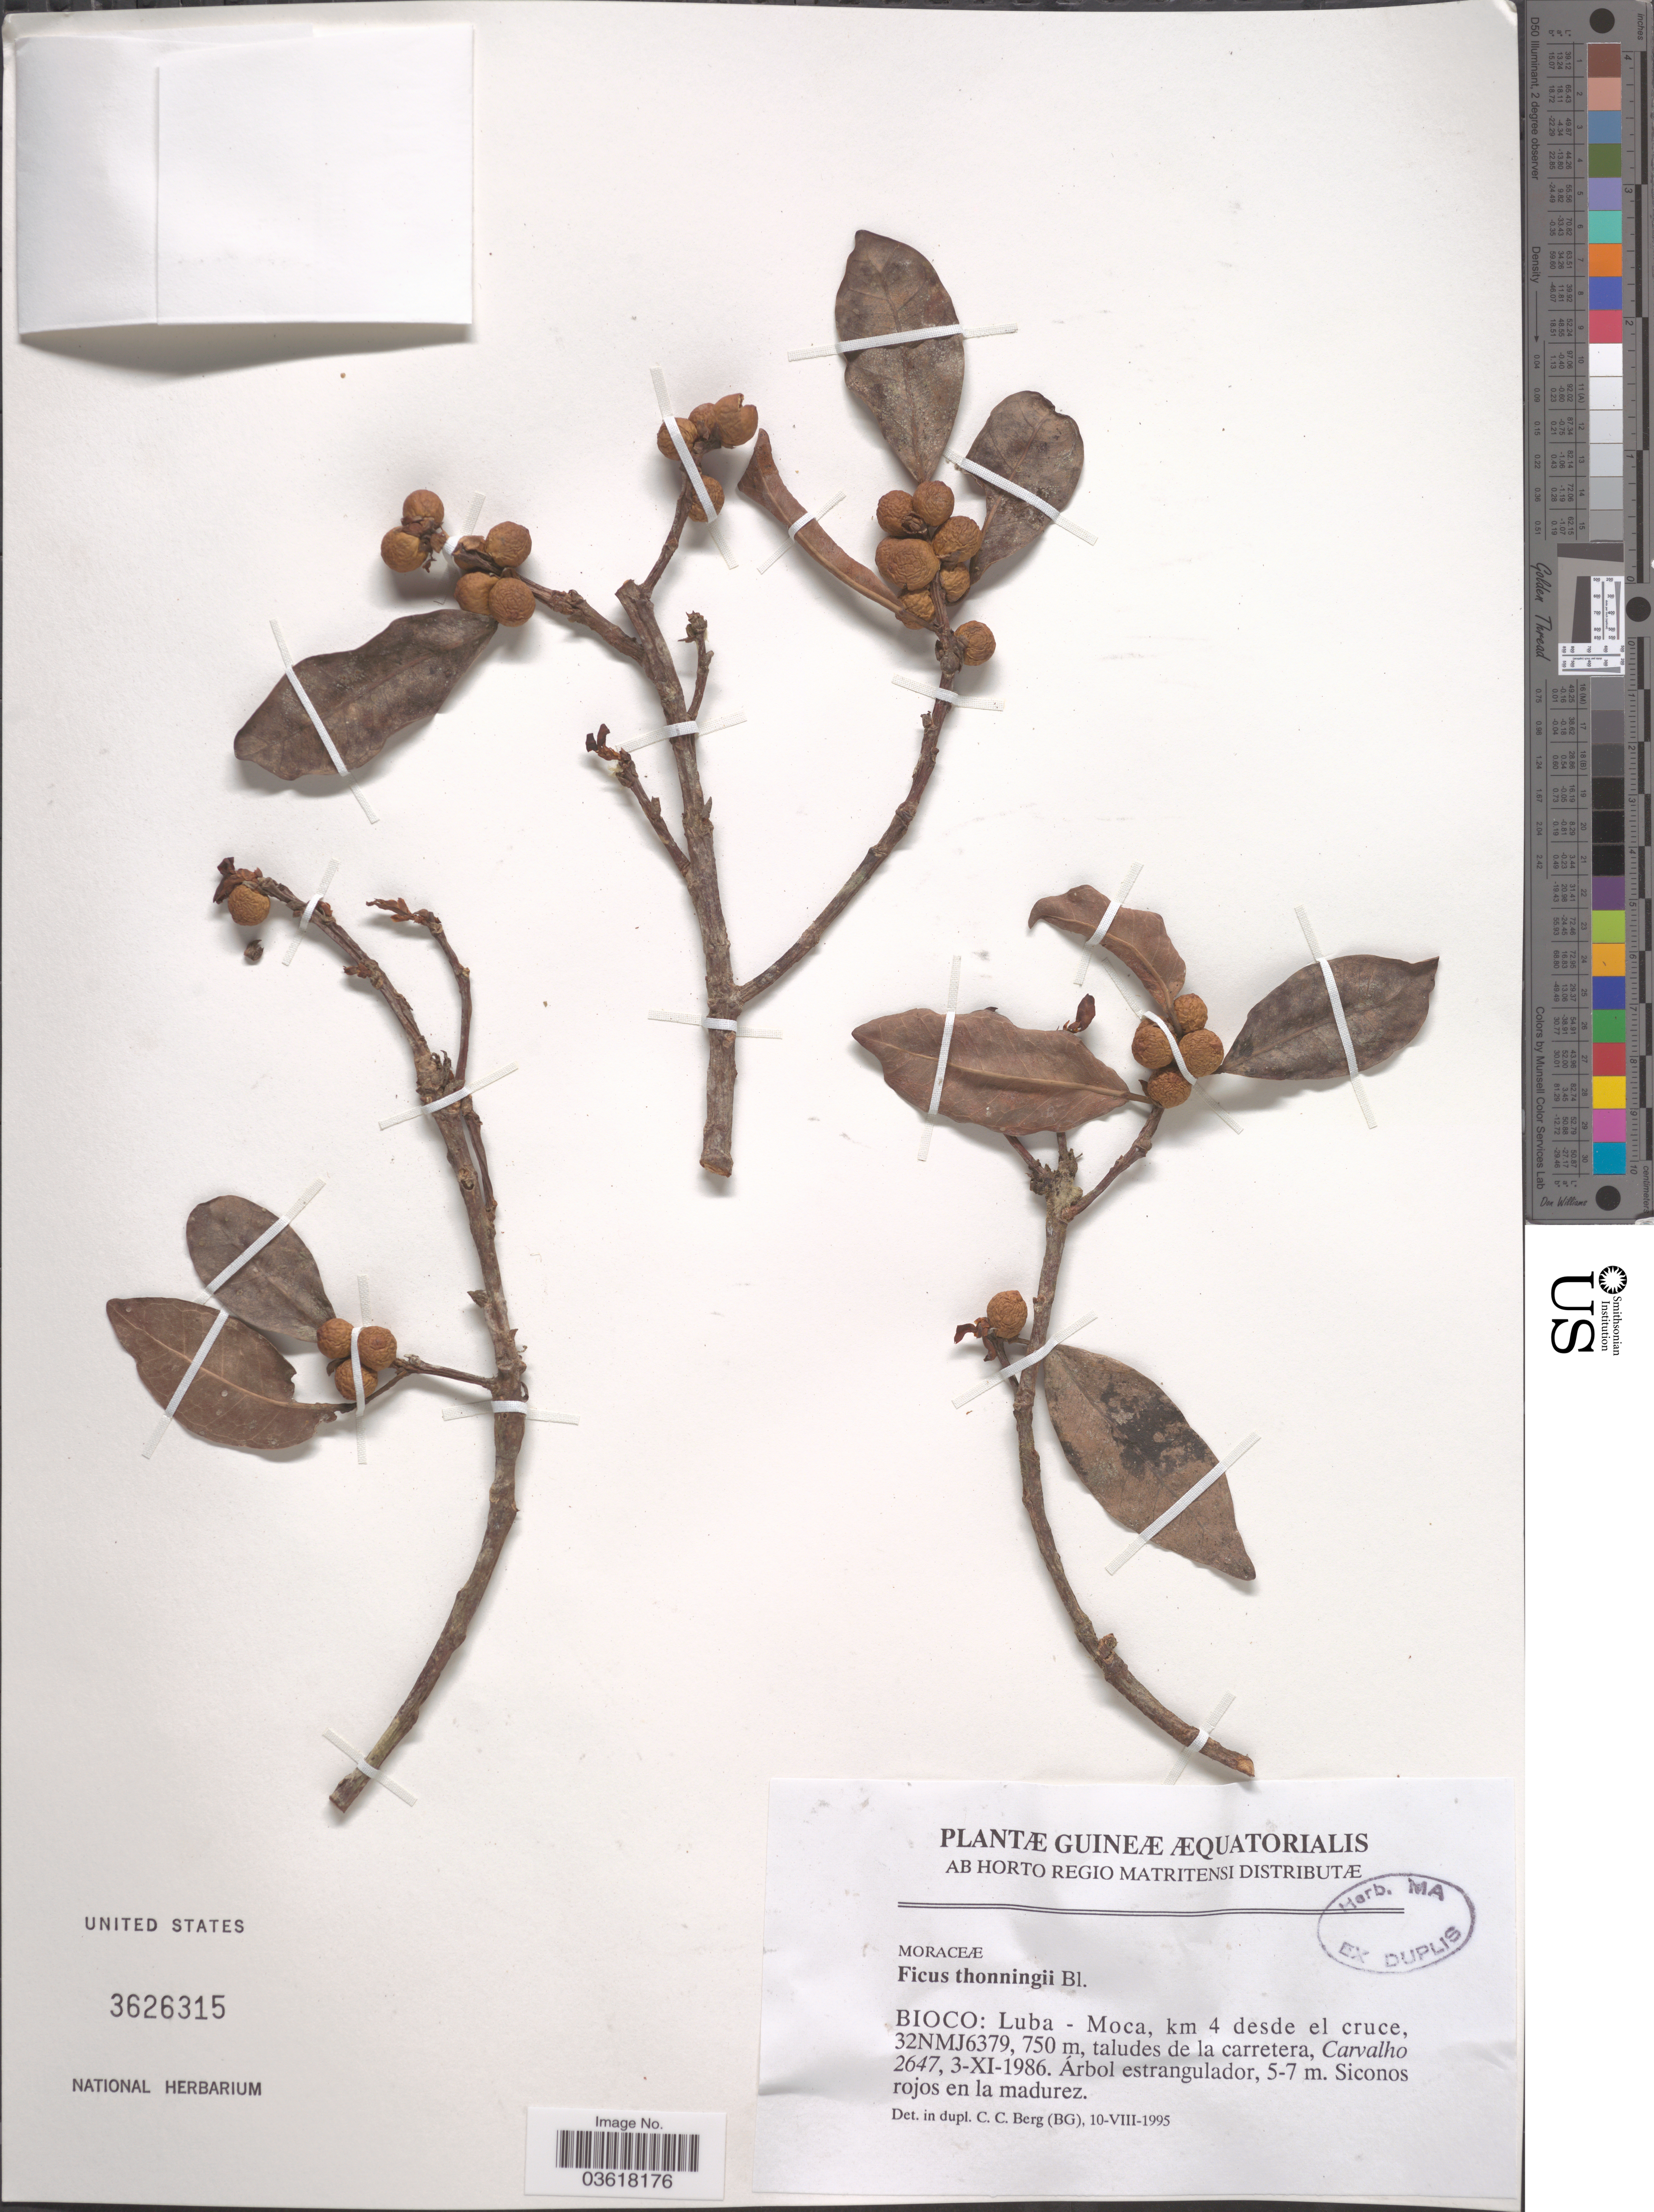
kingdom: Plantae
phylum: Tracheophyta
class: Magnoliopsida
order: Rosales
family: Moraceae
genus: Ficus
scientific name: Ficus thonningii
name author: Blume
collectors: Carvalho, --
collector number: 2647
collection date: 1986-11-03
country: Equatorial Guinea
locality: Guineæ Æquatorialis. Bioco: Luba - Moca, km 4 desde el cruce, 32NMJ6379.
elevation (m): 750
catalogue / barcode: US 3626315